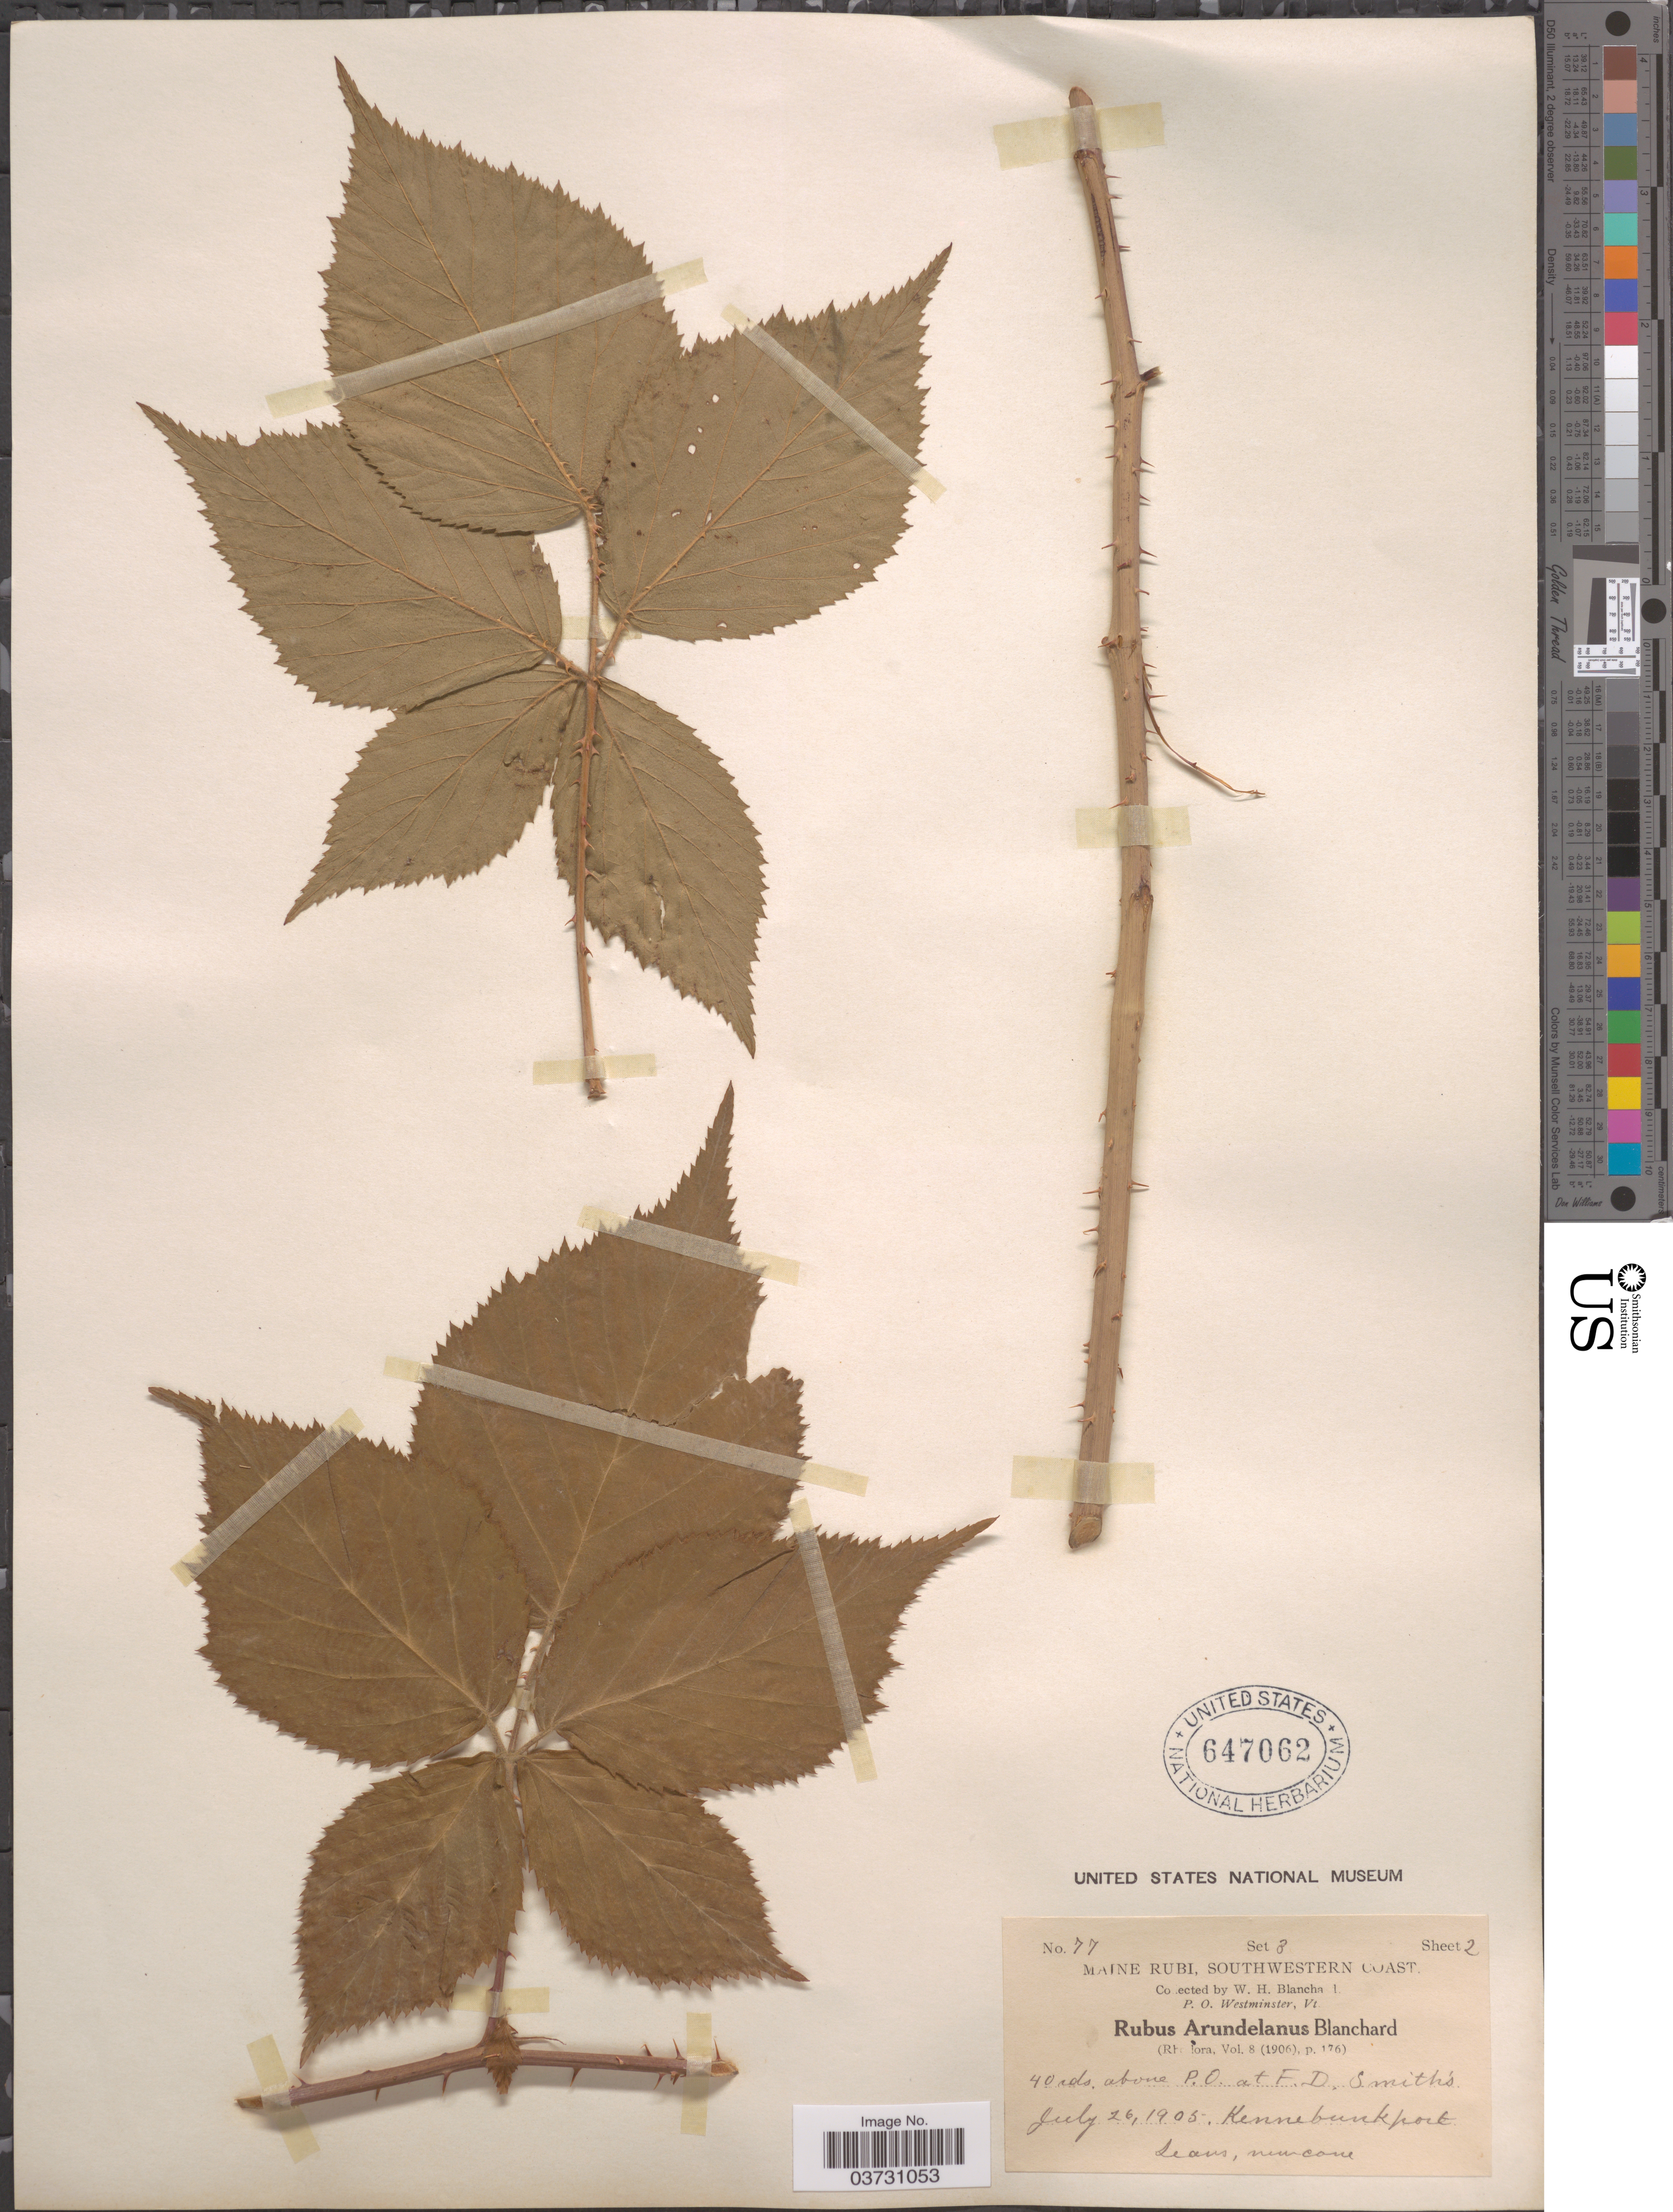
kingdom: Plantae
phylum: Tracheophyta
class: Magnoliopsida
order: Rosales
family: Rosaceae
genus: Rubus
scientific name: Rubus recurvans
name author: Blanch.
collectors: W. H. Blanchard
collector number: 77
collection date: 1905-07-26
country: United States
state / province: Maine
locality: Southwestern Coast. 40 rds. above P.O. at F.D. Smith's. Kennebunkport.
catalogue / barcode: US 647062